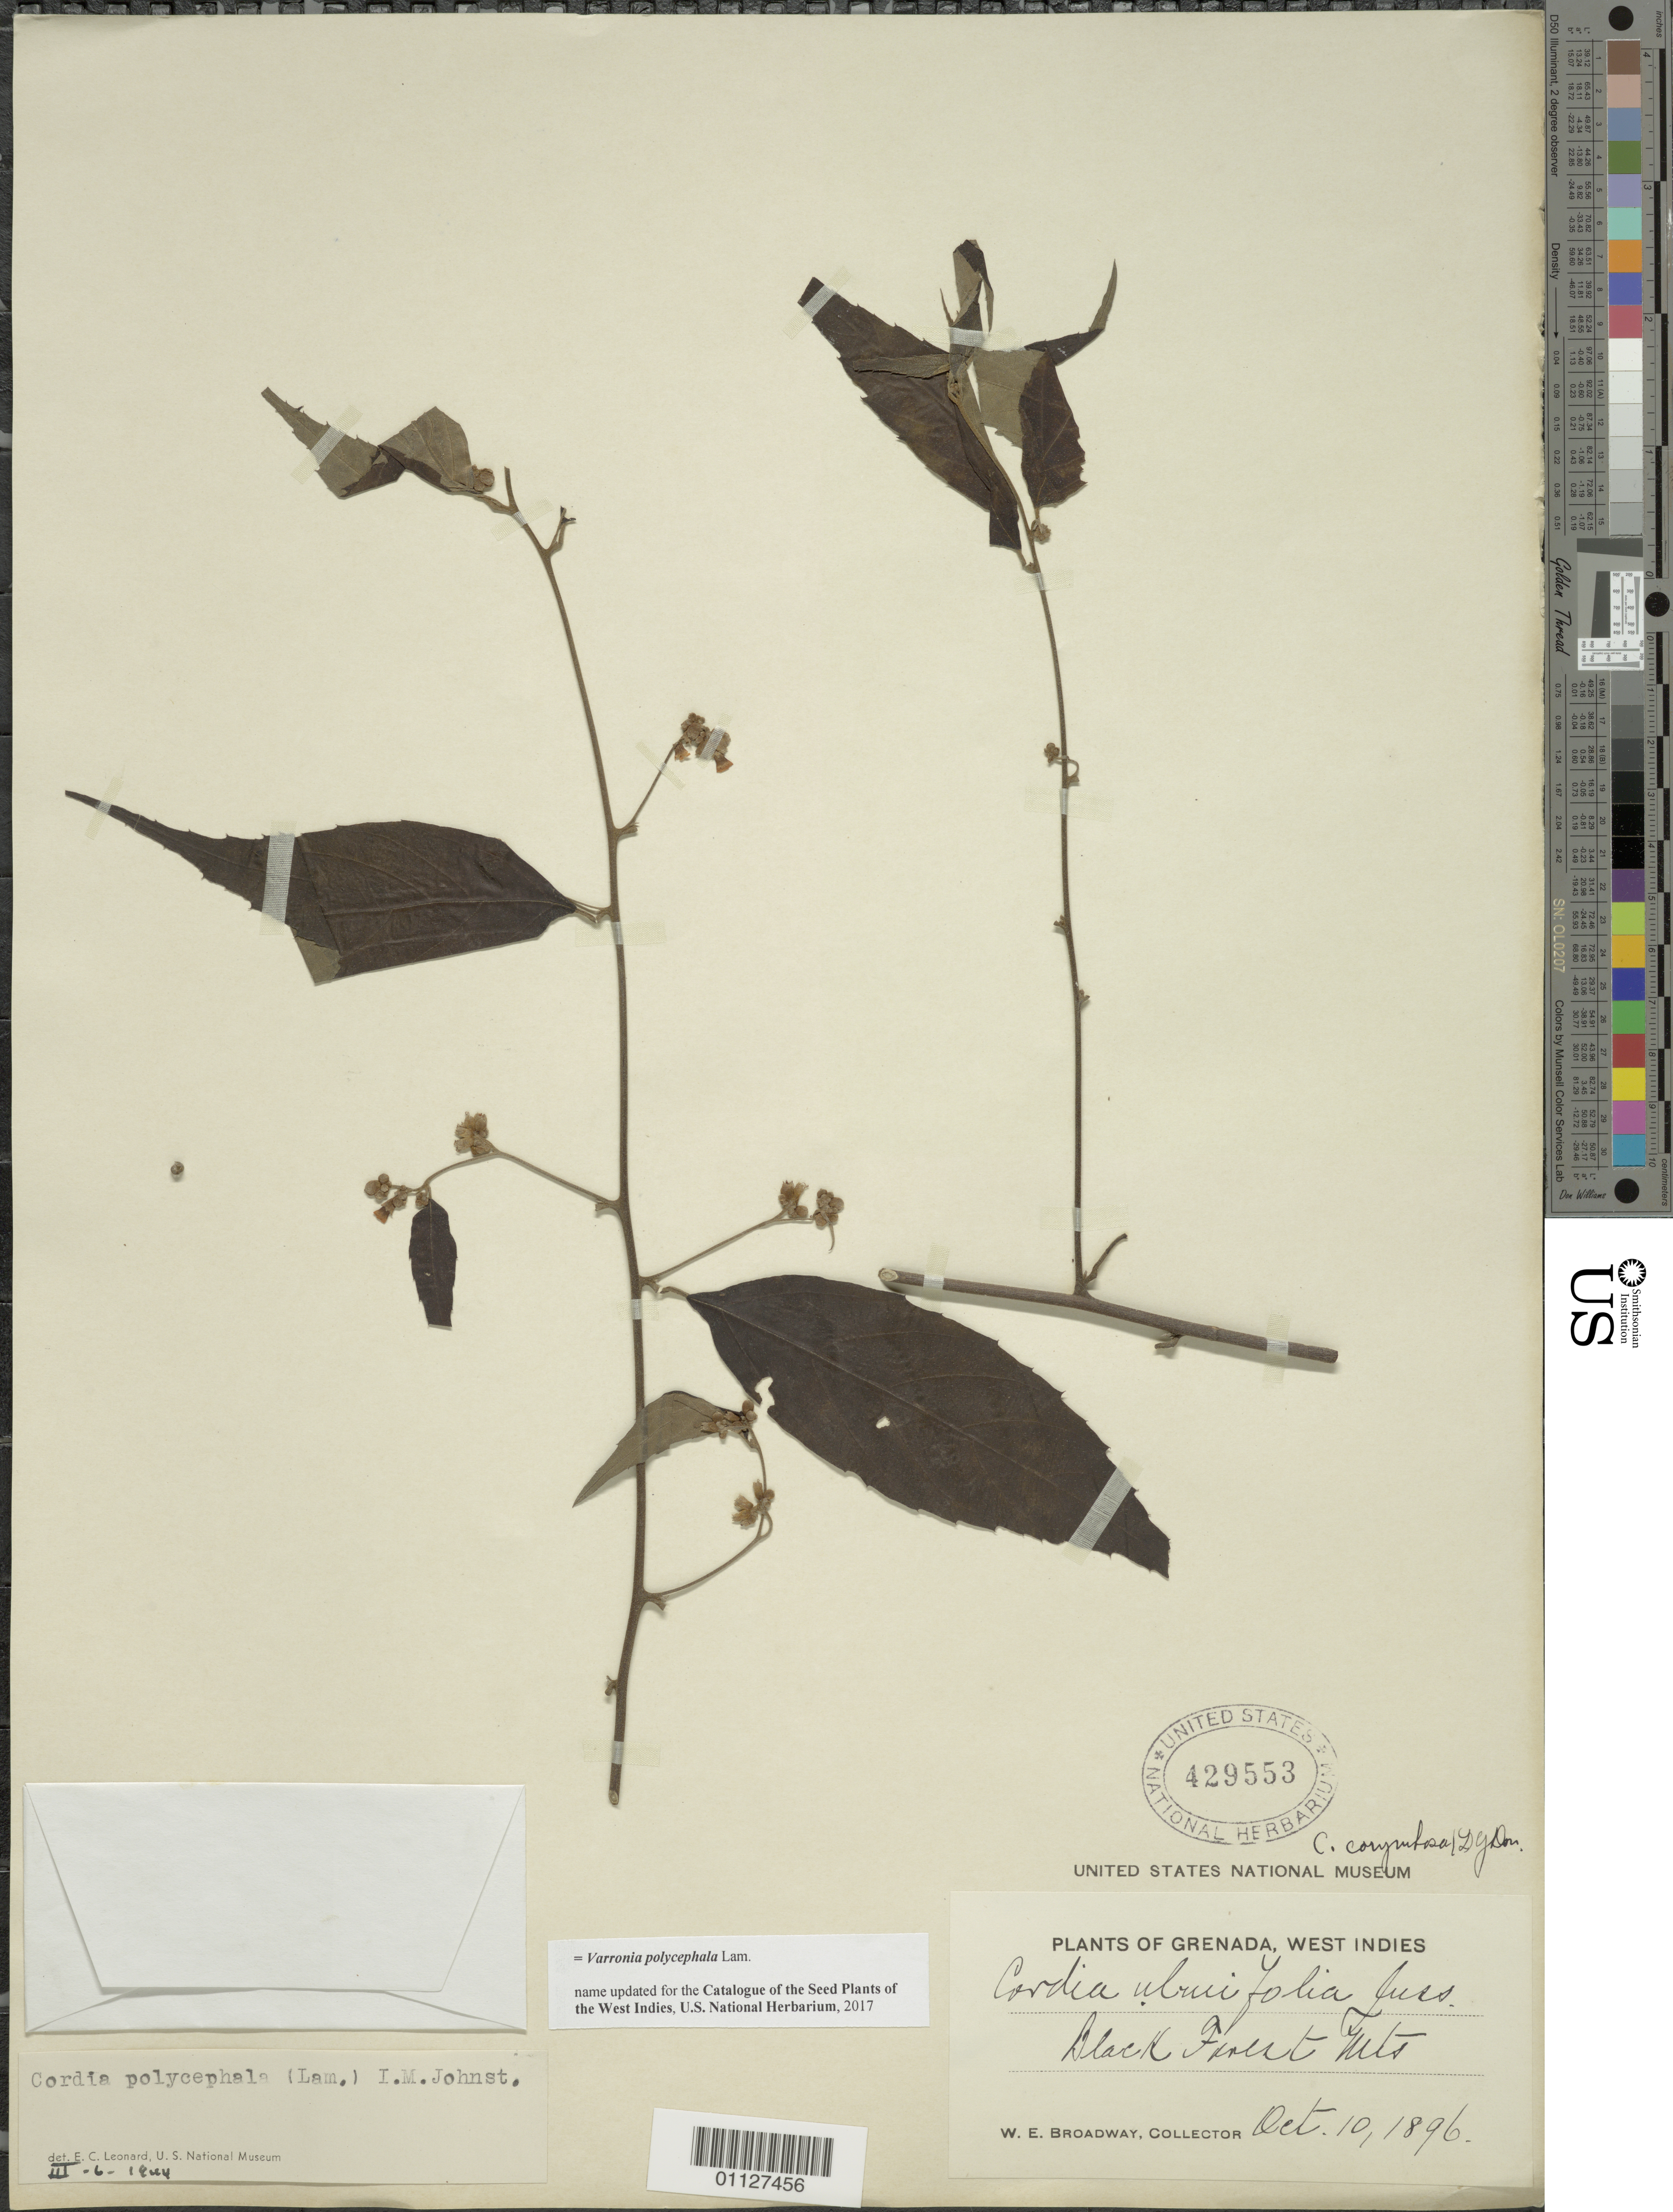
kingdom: Plantae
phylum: Tracheophyta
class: Magnoliopsida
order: Boraginales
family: Cordiaceae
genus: Varronia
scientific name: Varronia polycephala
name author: Lam.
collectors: W. E. Broadway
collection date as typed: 10 Oct 1896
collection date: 1896-10-10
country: Grenada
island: Grenada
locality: Black Forest Mts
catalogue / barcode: US 429553